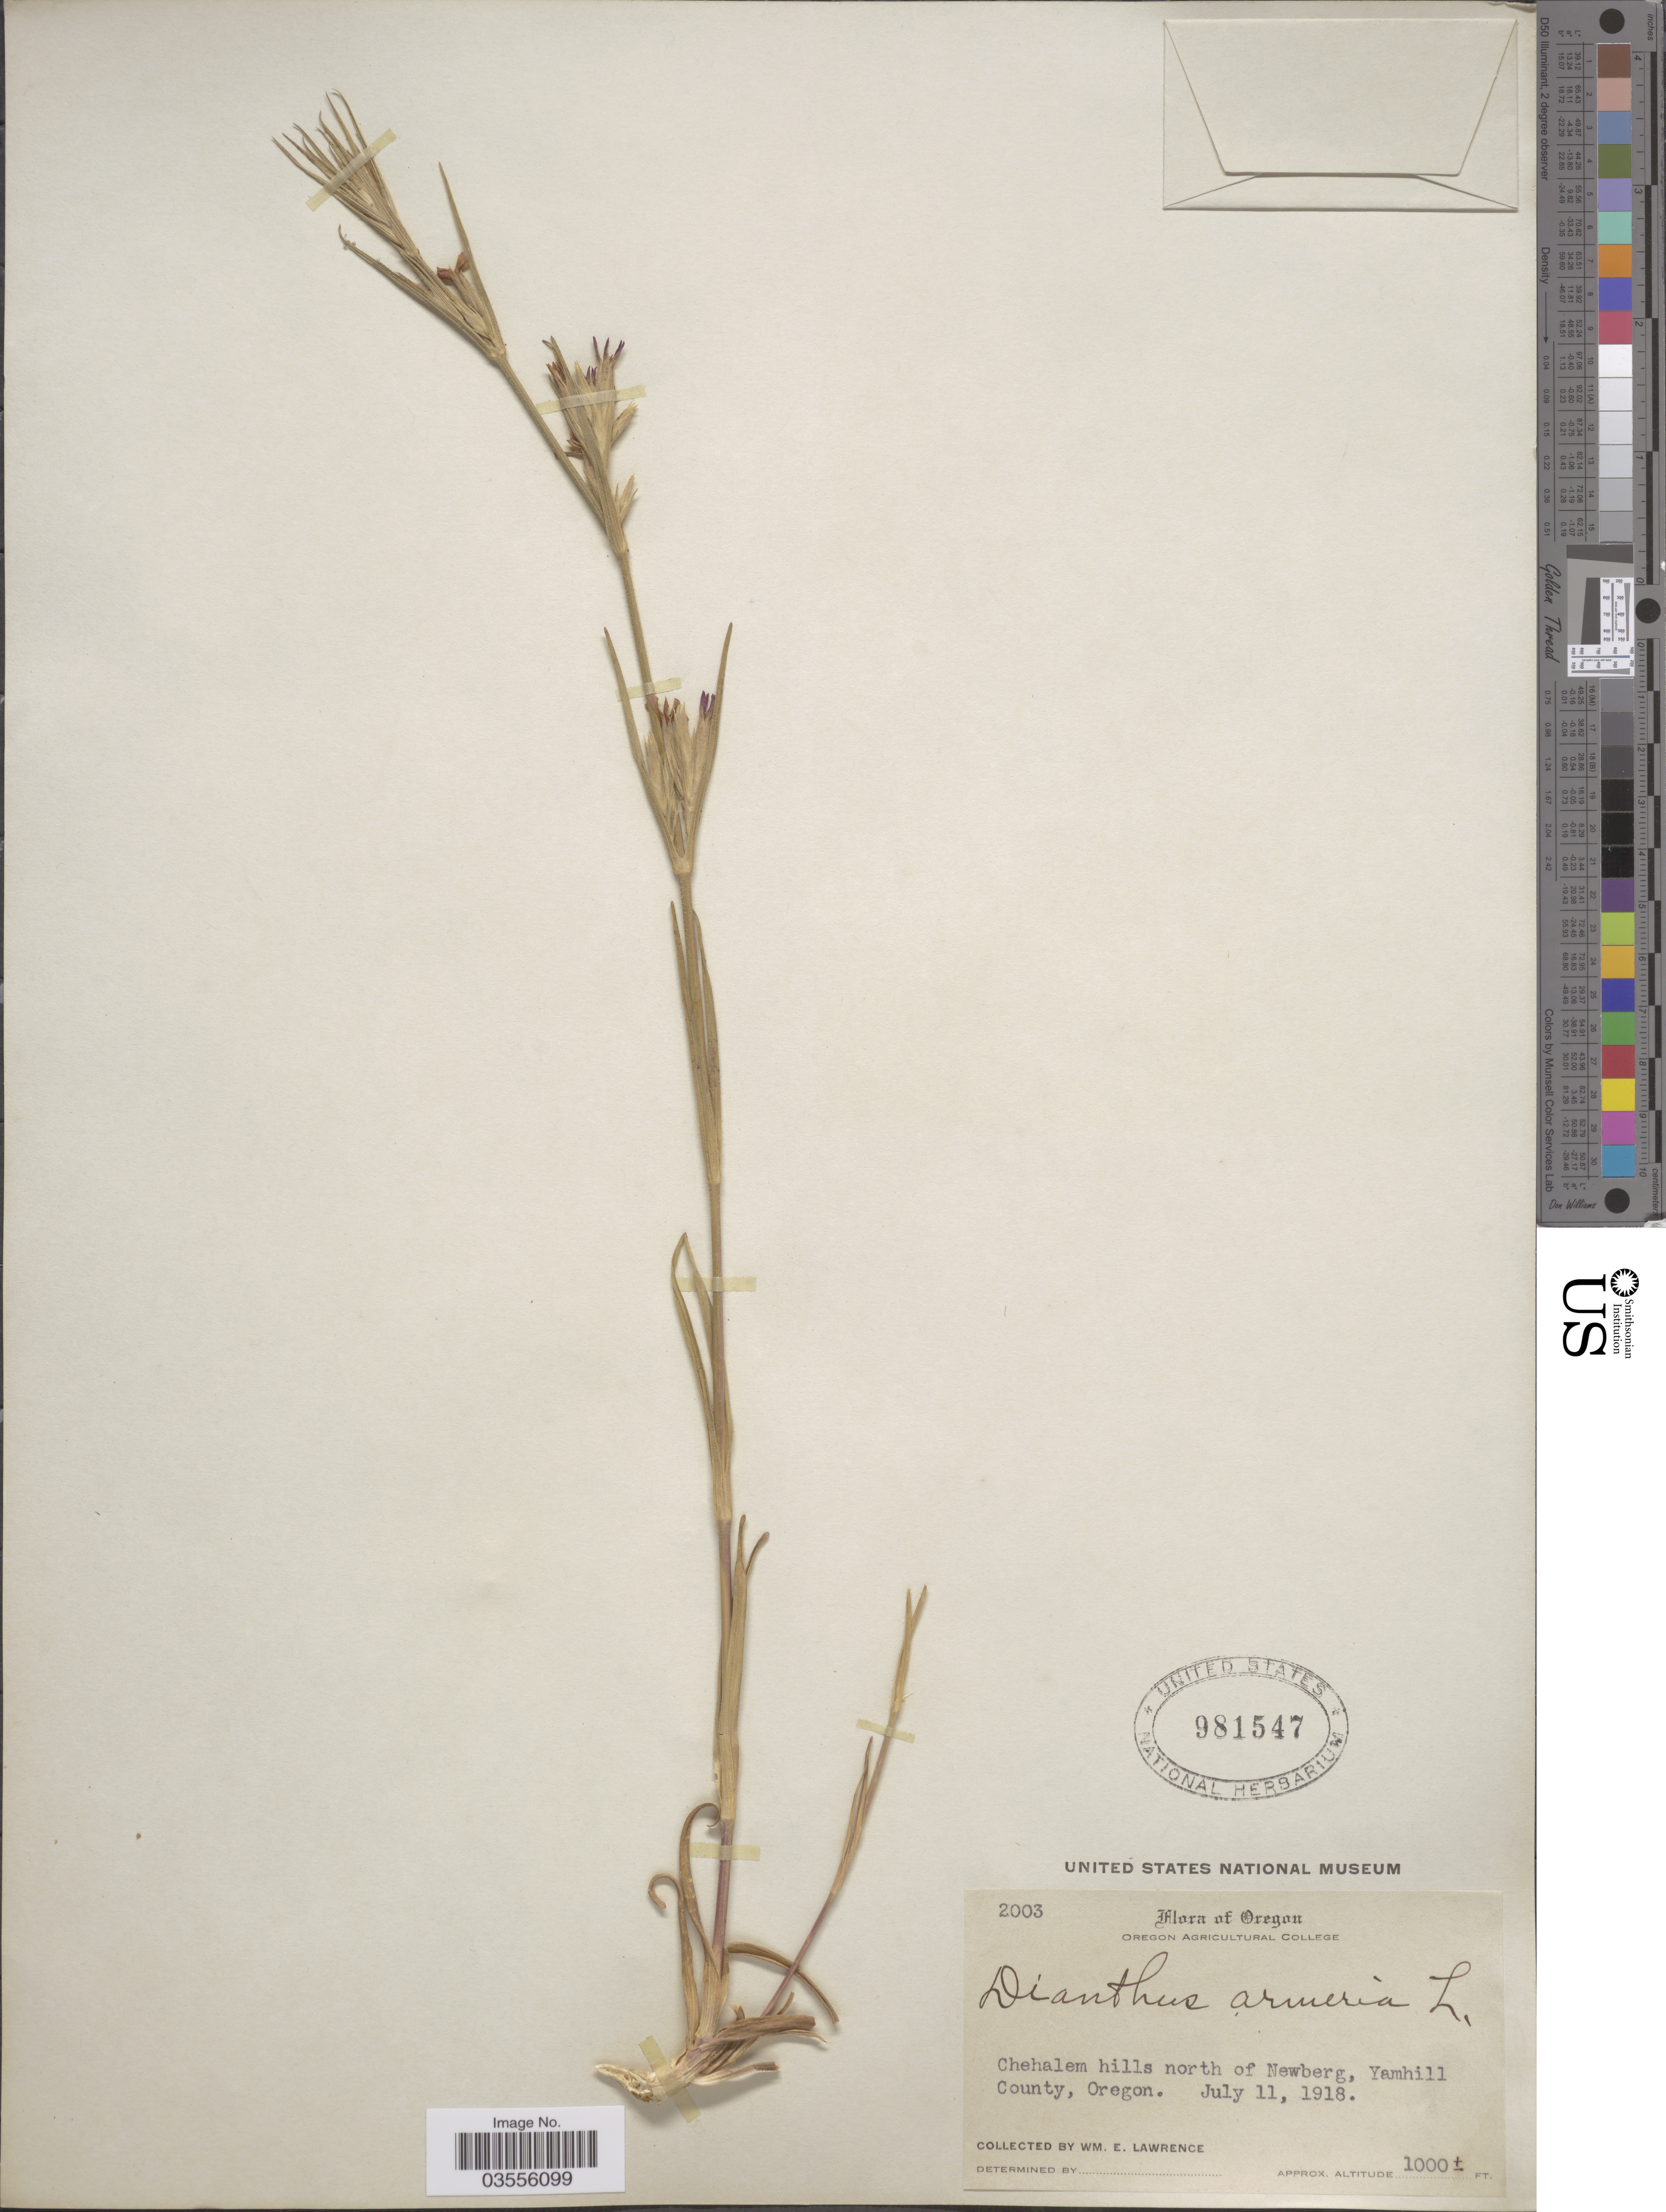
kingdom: Plantae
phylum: Tracheophyta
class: Magnoliopsida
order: Caryophyllales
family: Caryophyllaceae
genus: Dianthus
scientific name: Dianthus armeria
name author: L.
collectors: W. Lawrence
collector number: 2003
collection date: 1918-07-11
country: United States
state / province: Oregon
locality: Chehalem hills north of Newberg, Yamhill County.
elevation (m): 305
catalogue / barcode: US 981547